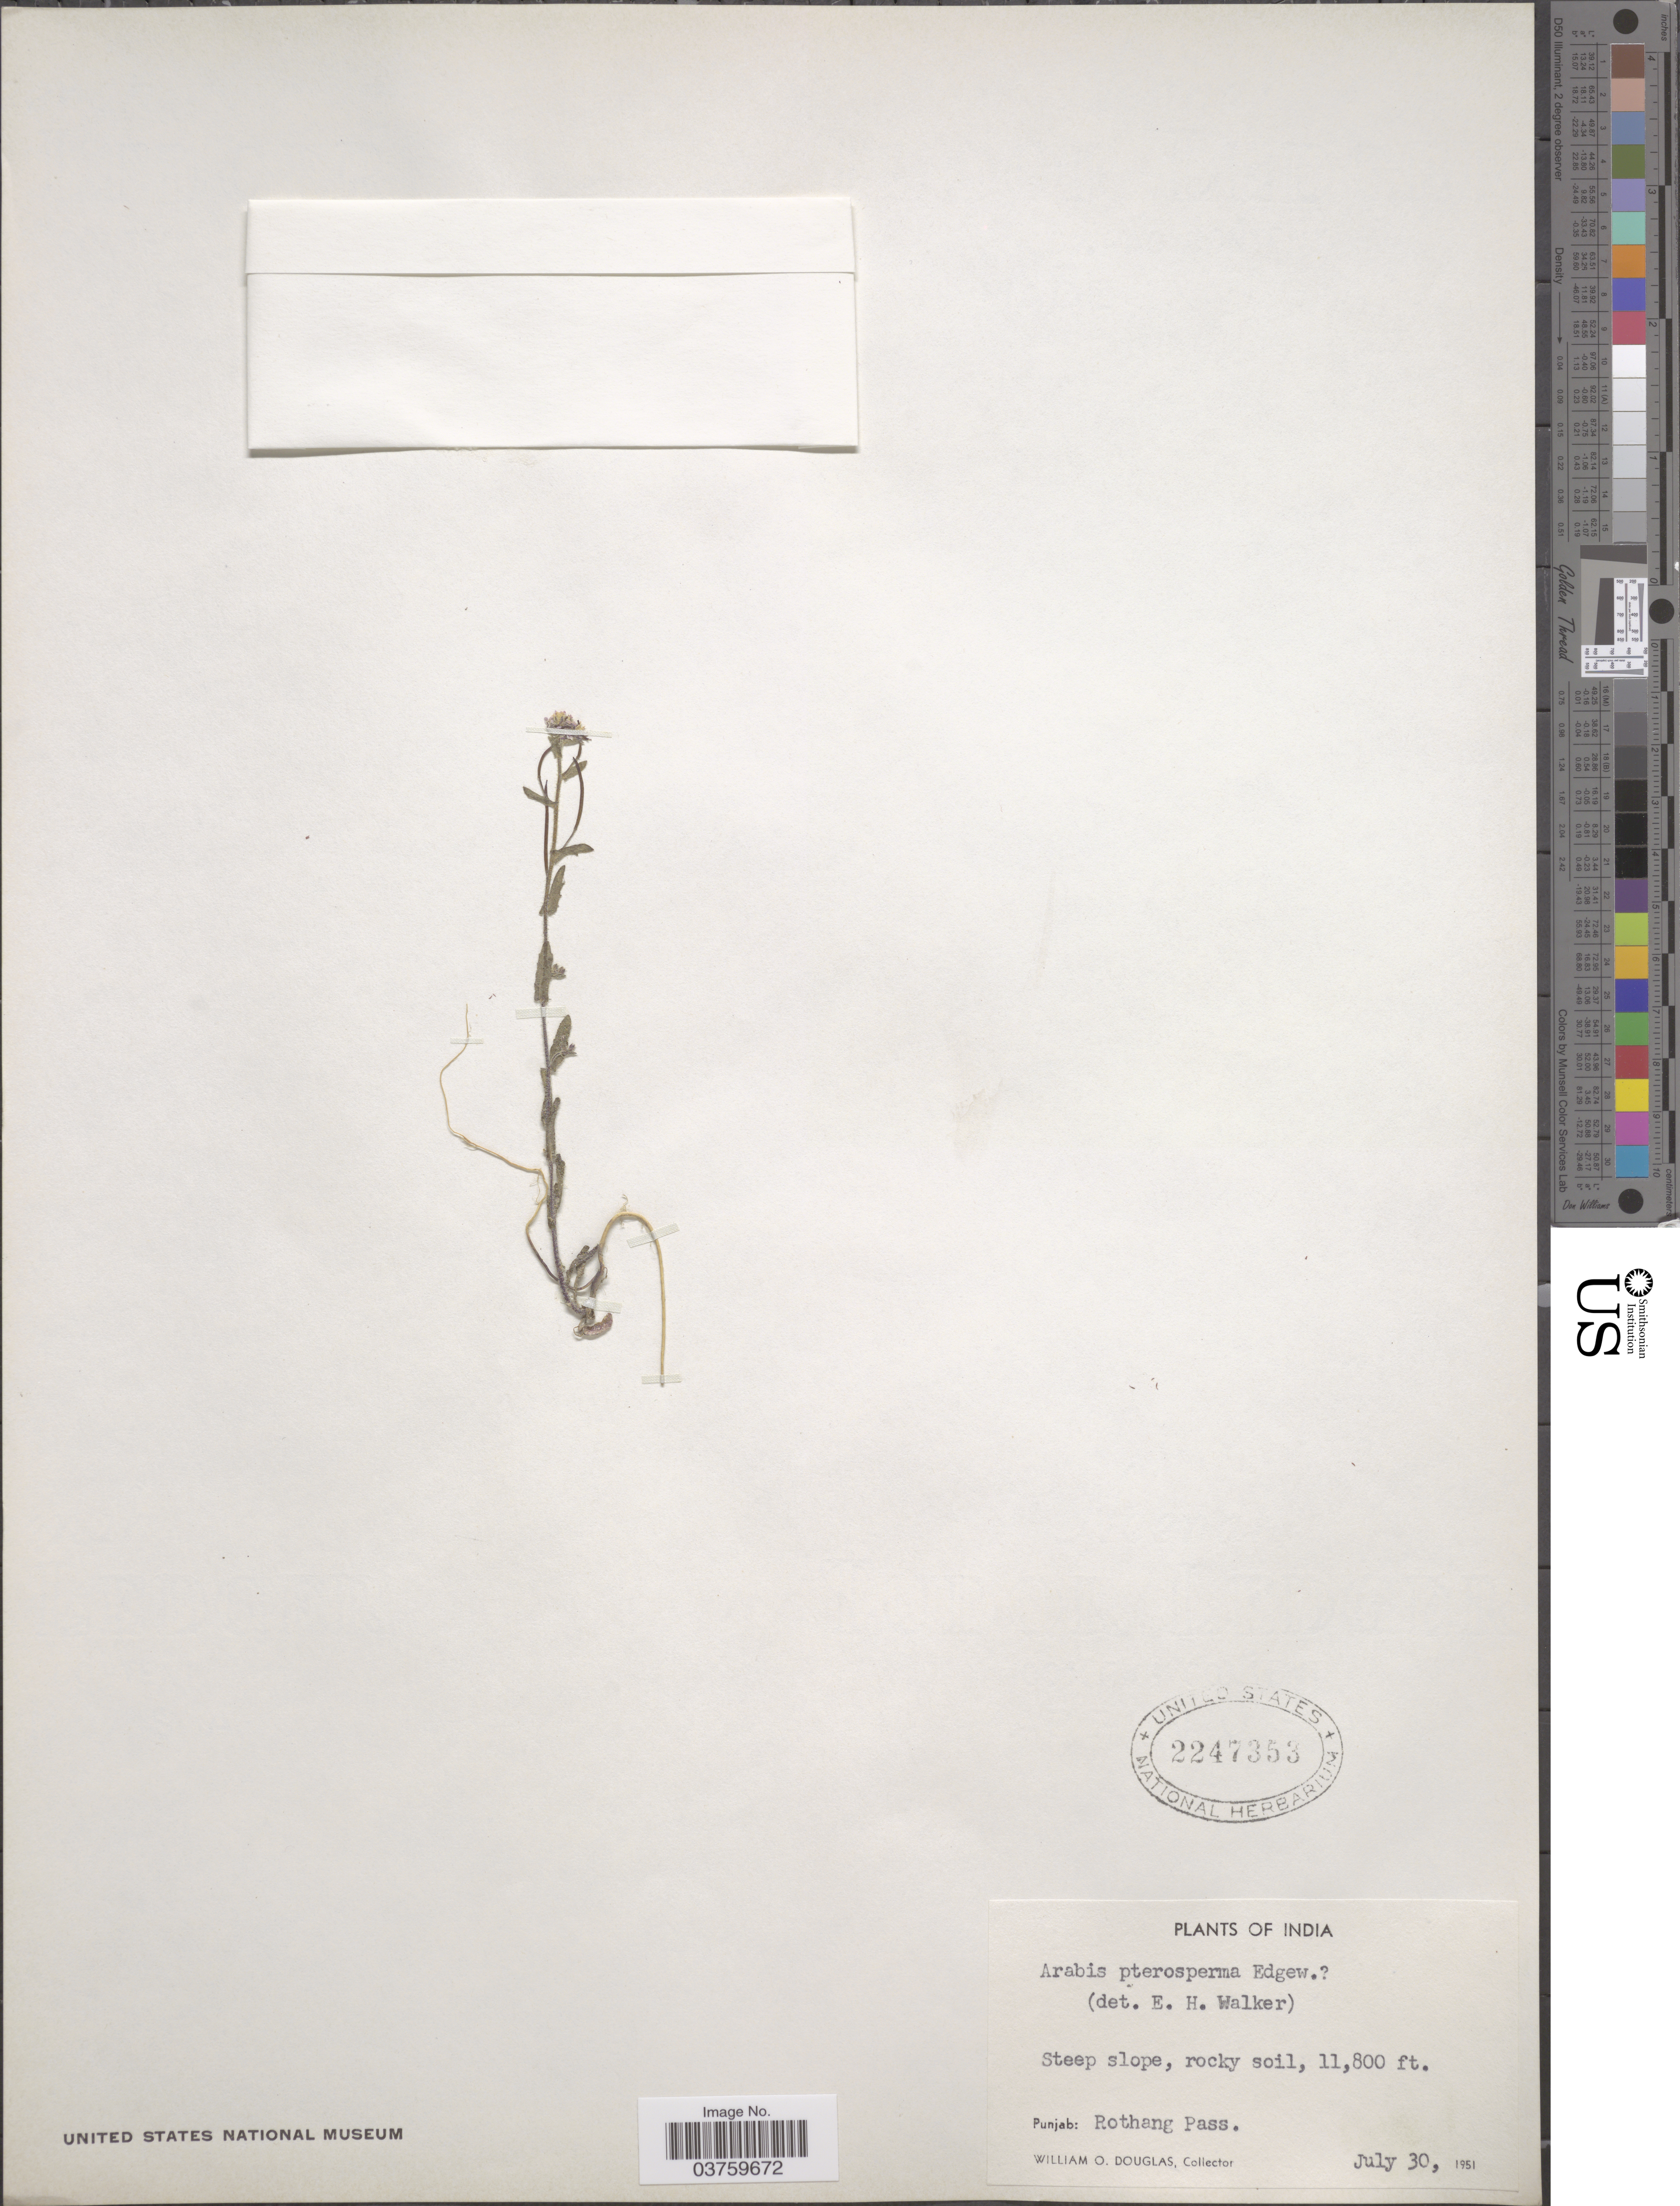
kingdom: Plantae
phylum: Tracheophyta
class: Magnoliopsida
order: Brassicales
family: Brassicaceae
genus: Arabis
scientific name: Arabis pterosperma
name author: Edgew.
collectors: W. Douglas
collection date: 1951-07-30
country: India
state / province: Punjab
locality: Rothang Pass.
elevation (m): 3597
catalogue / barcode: US 2247353